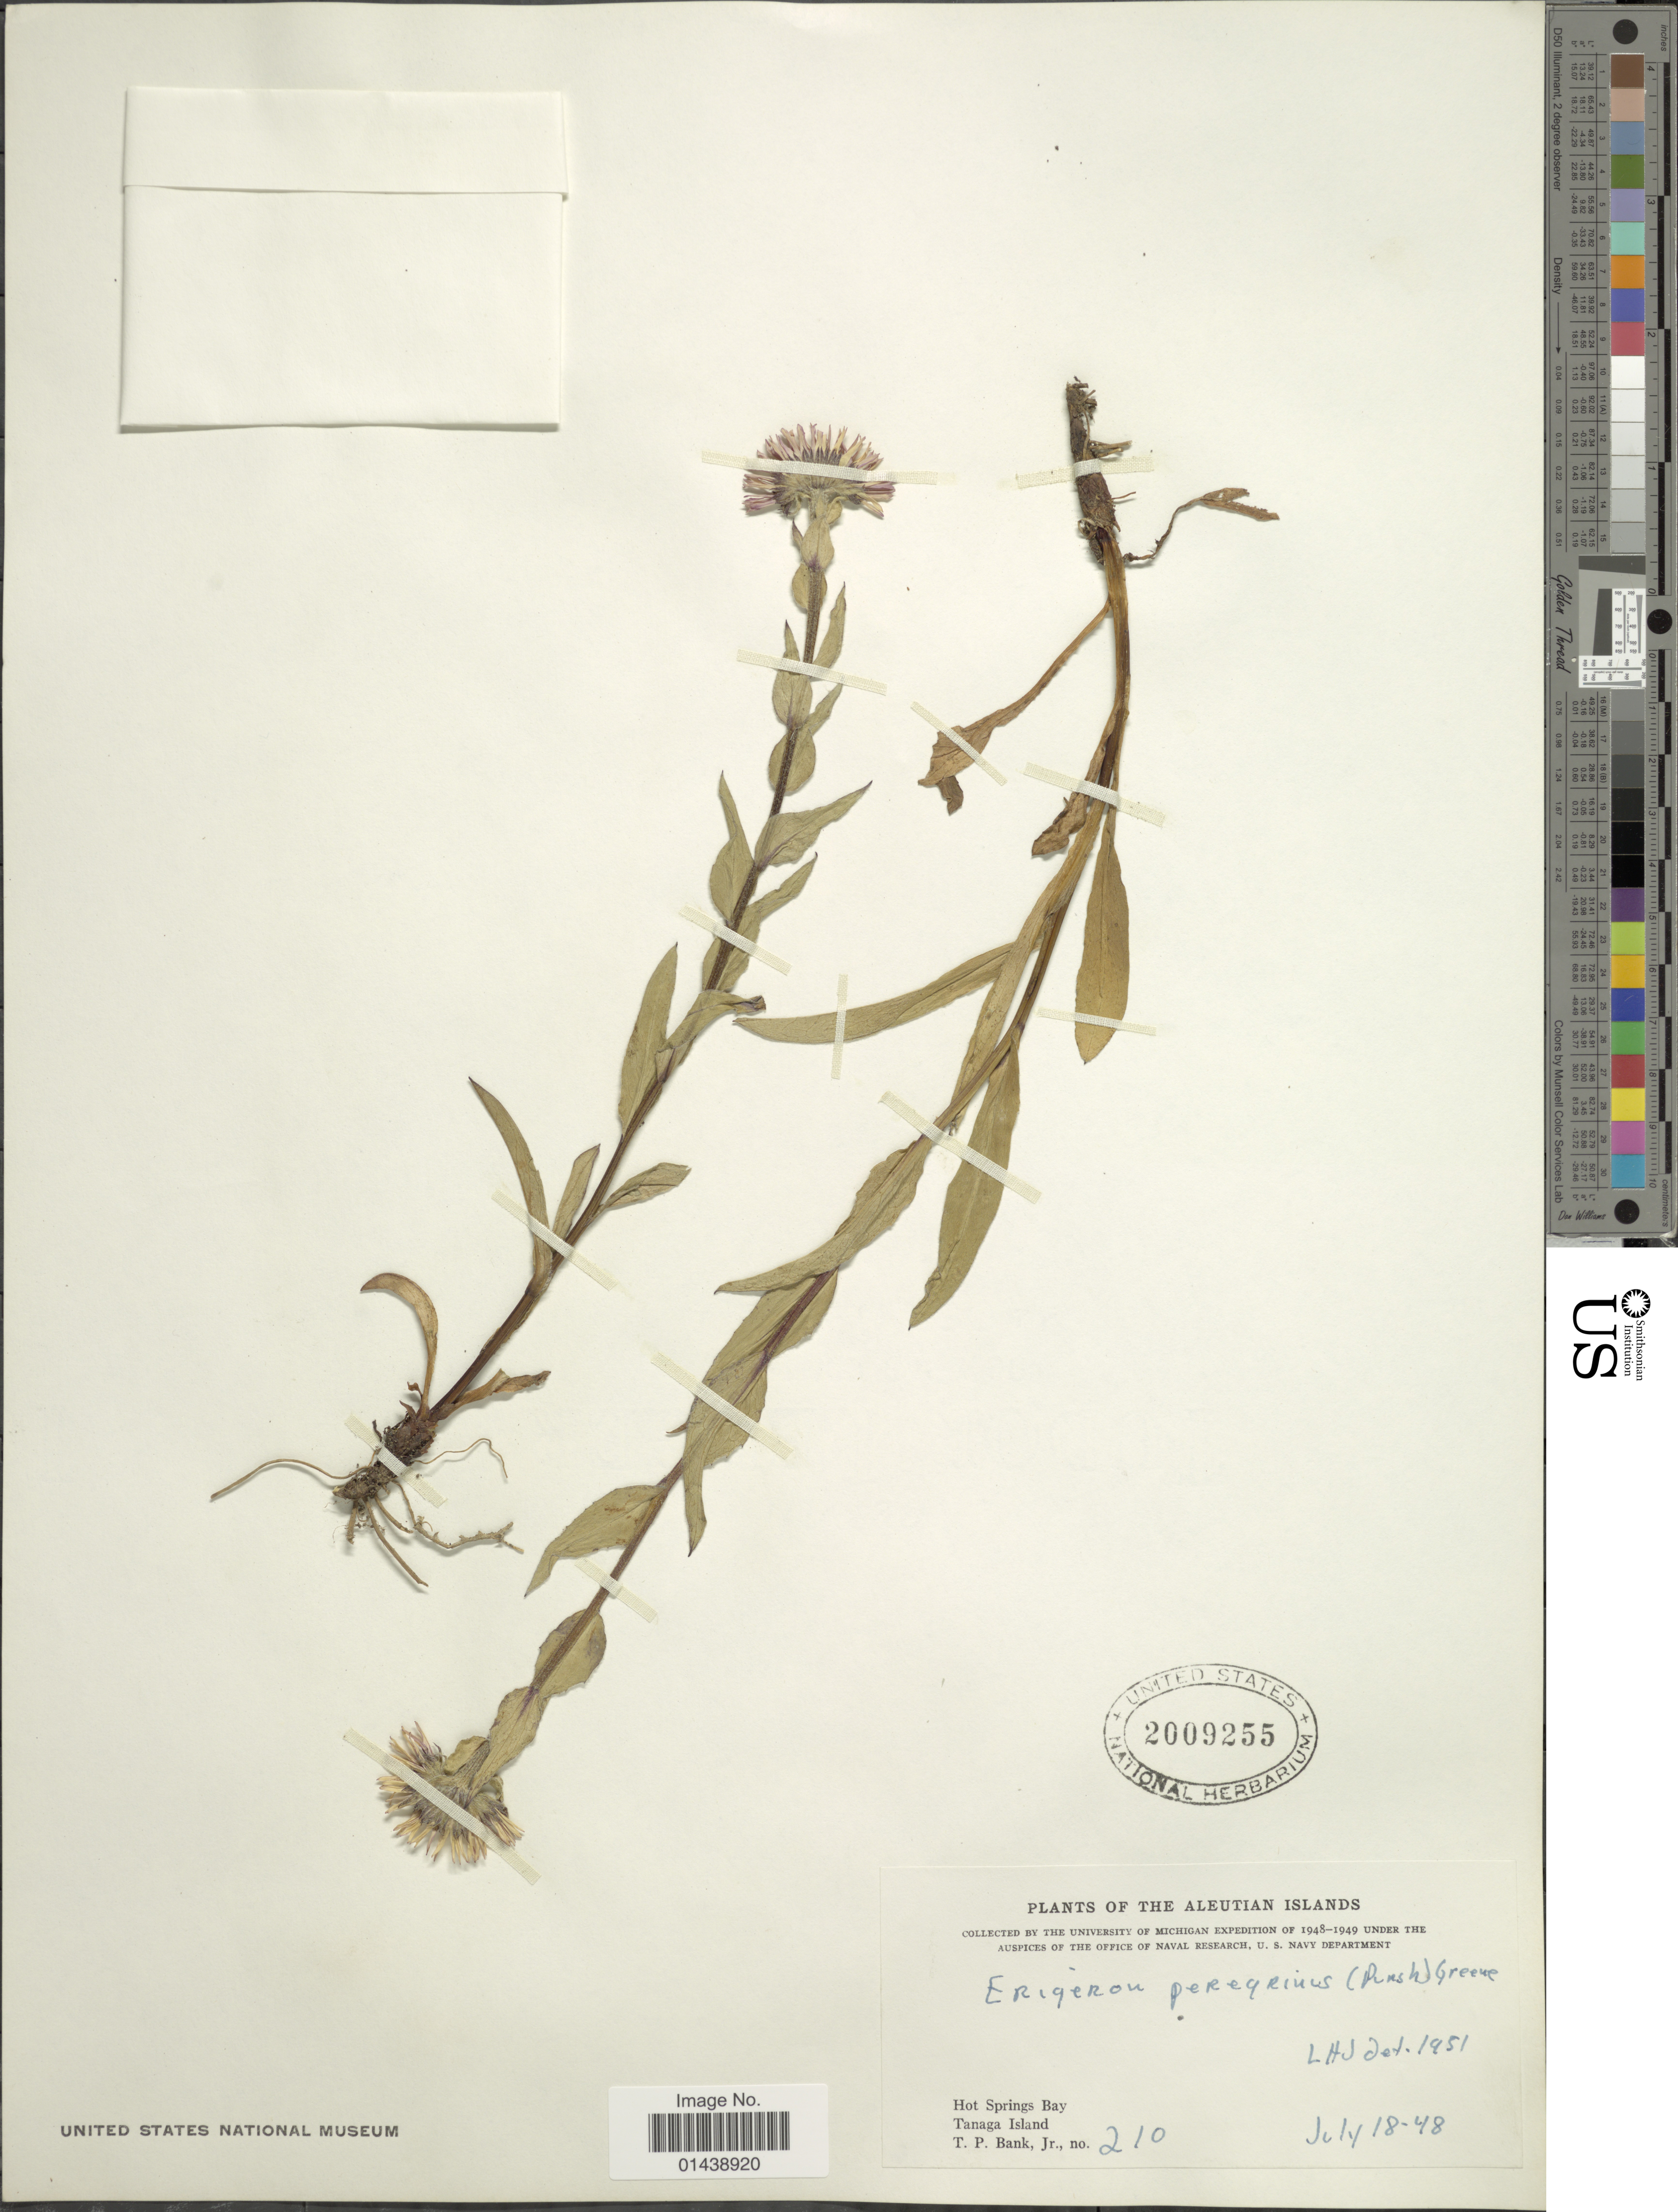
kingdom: Plantae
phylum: Tracheophyta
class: Magnoliopsida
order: Asterales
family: Asteraceae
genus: Erigeron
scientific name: Erigeron peregrinus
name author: (Banks ex Pursh) Greene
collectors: T. Bank Jr.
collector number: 210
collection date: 1948-07-18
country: United States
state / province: Alaska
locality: Aleutian Islands. Hot Springs Bay. Tanaga Island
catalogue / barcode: US 2009255